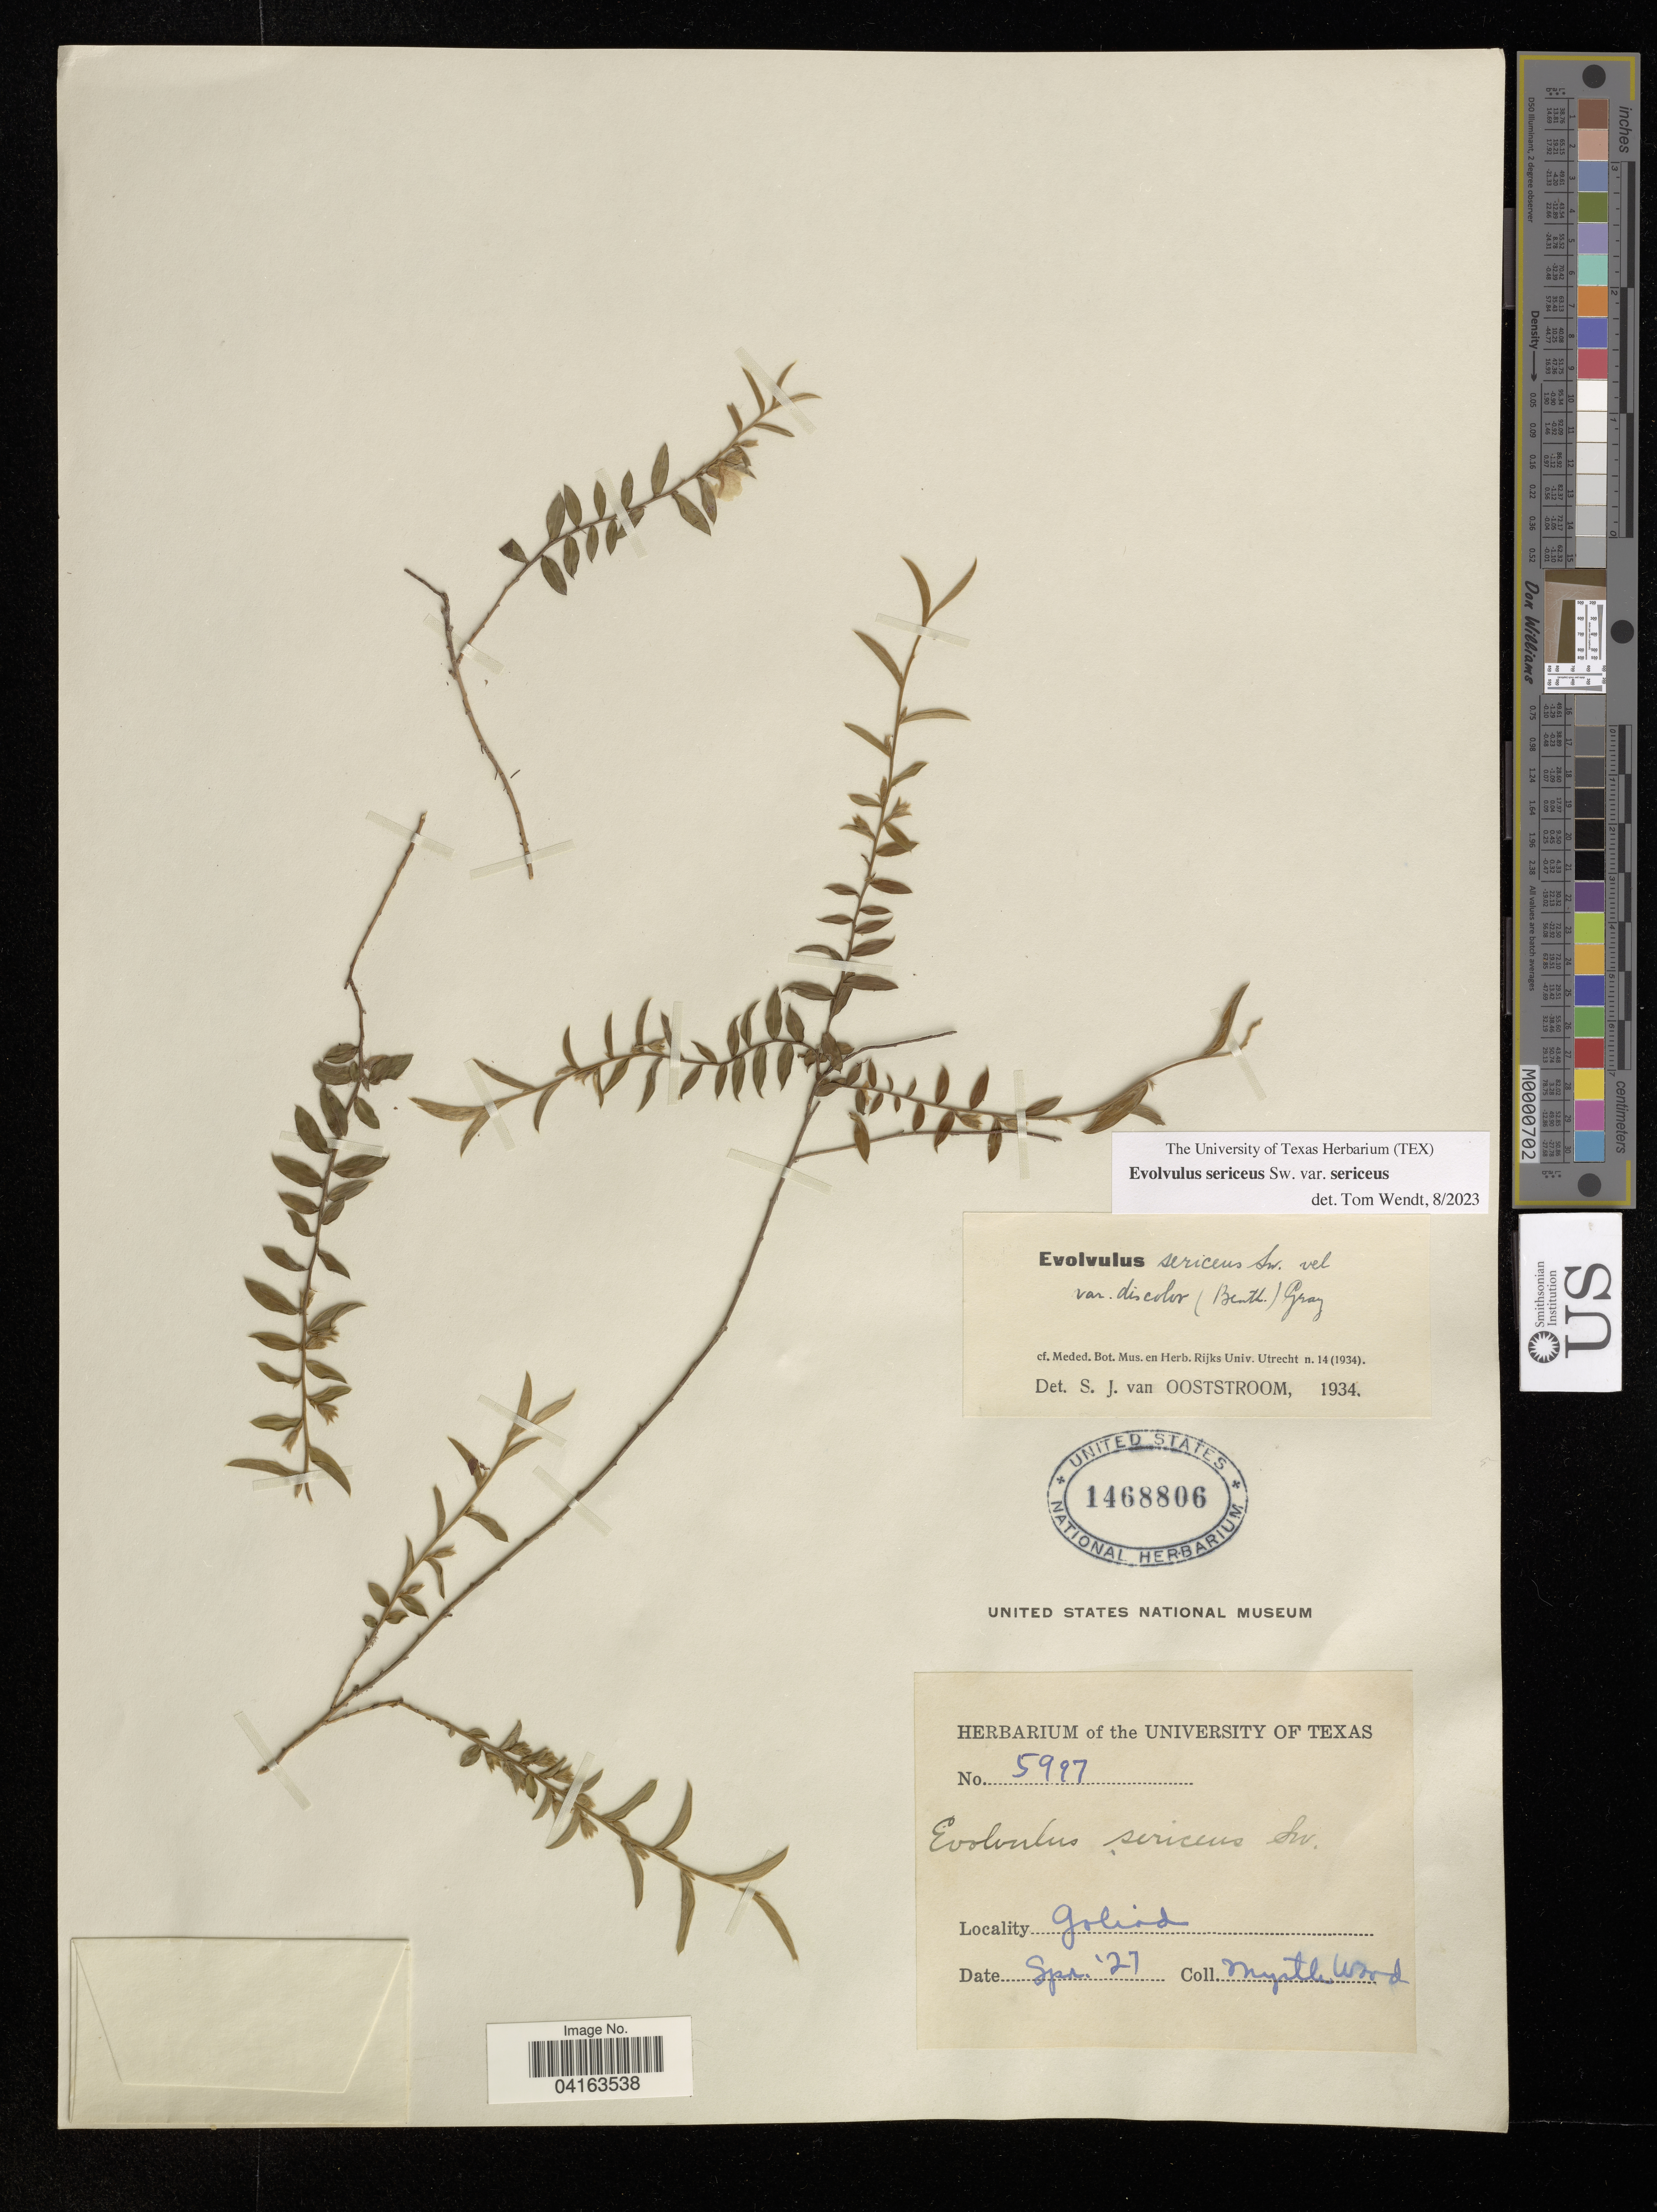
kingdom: Plantae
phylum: Tracheophyta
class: Magnoliopsida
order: Solanales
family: Convolvulaceae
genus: Evolvulus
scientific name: Evolvulus sericeus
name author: Sw.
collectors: M. Wood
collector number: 5997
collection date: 1927-09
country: United States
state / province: Texas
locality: Goliad.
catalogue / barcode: US 1468806